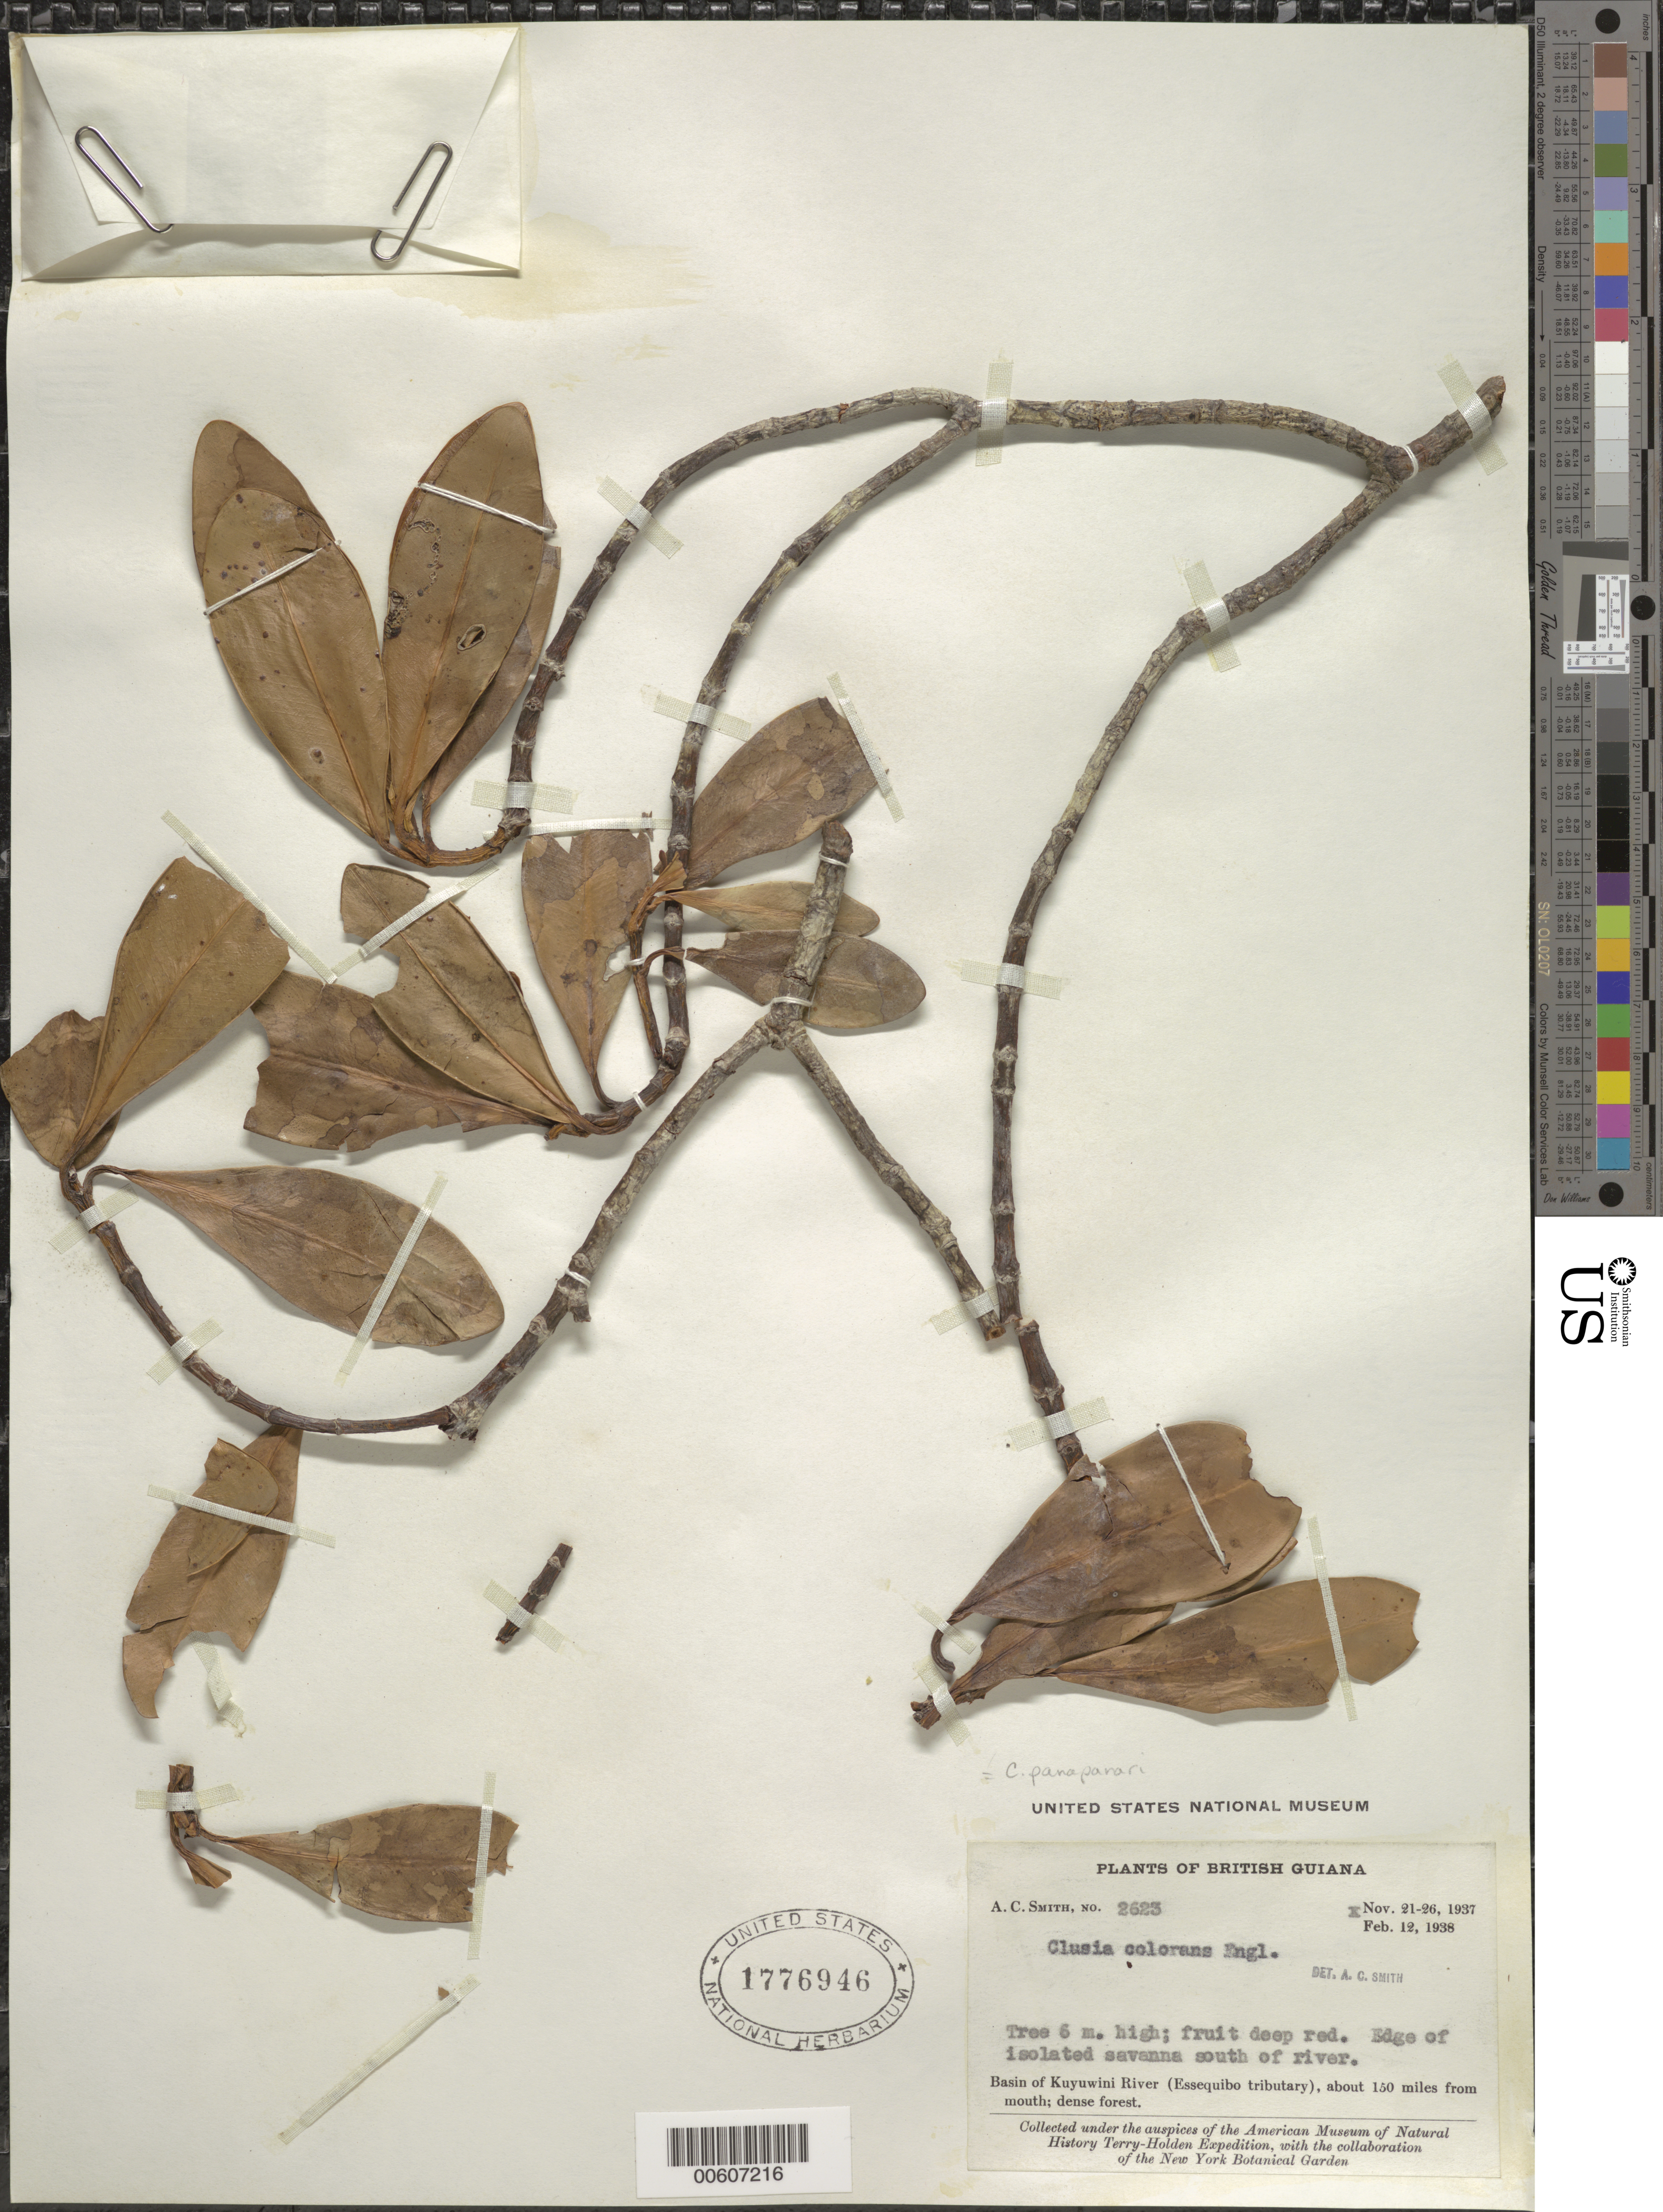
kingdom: Plantae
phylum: Tracheophyta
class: Magnoliopsida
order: Malpighiales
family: Clusiaceae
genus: Clusia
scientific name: Clusia panapanari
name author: (Aubl.) Choisy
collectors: A. C. Smith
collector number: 2623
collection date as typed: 21-Nov-37 to 26-Nov-37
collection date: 1937-11-21/1937-11-26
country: Guyana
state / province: U. Takutu-U. Essequibo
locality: Kuyuwini River Basin (Essequibo River tributary), about 150 mi. from mouth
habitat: Edge of isolated savanna S of river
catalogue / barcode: US 1776946